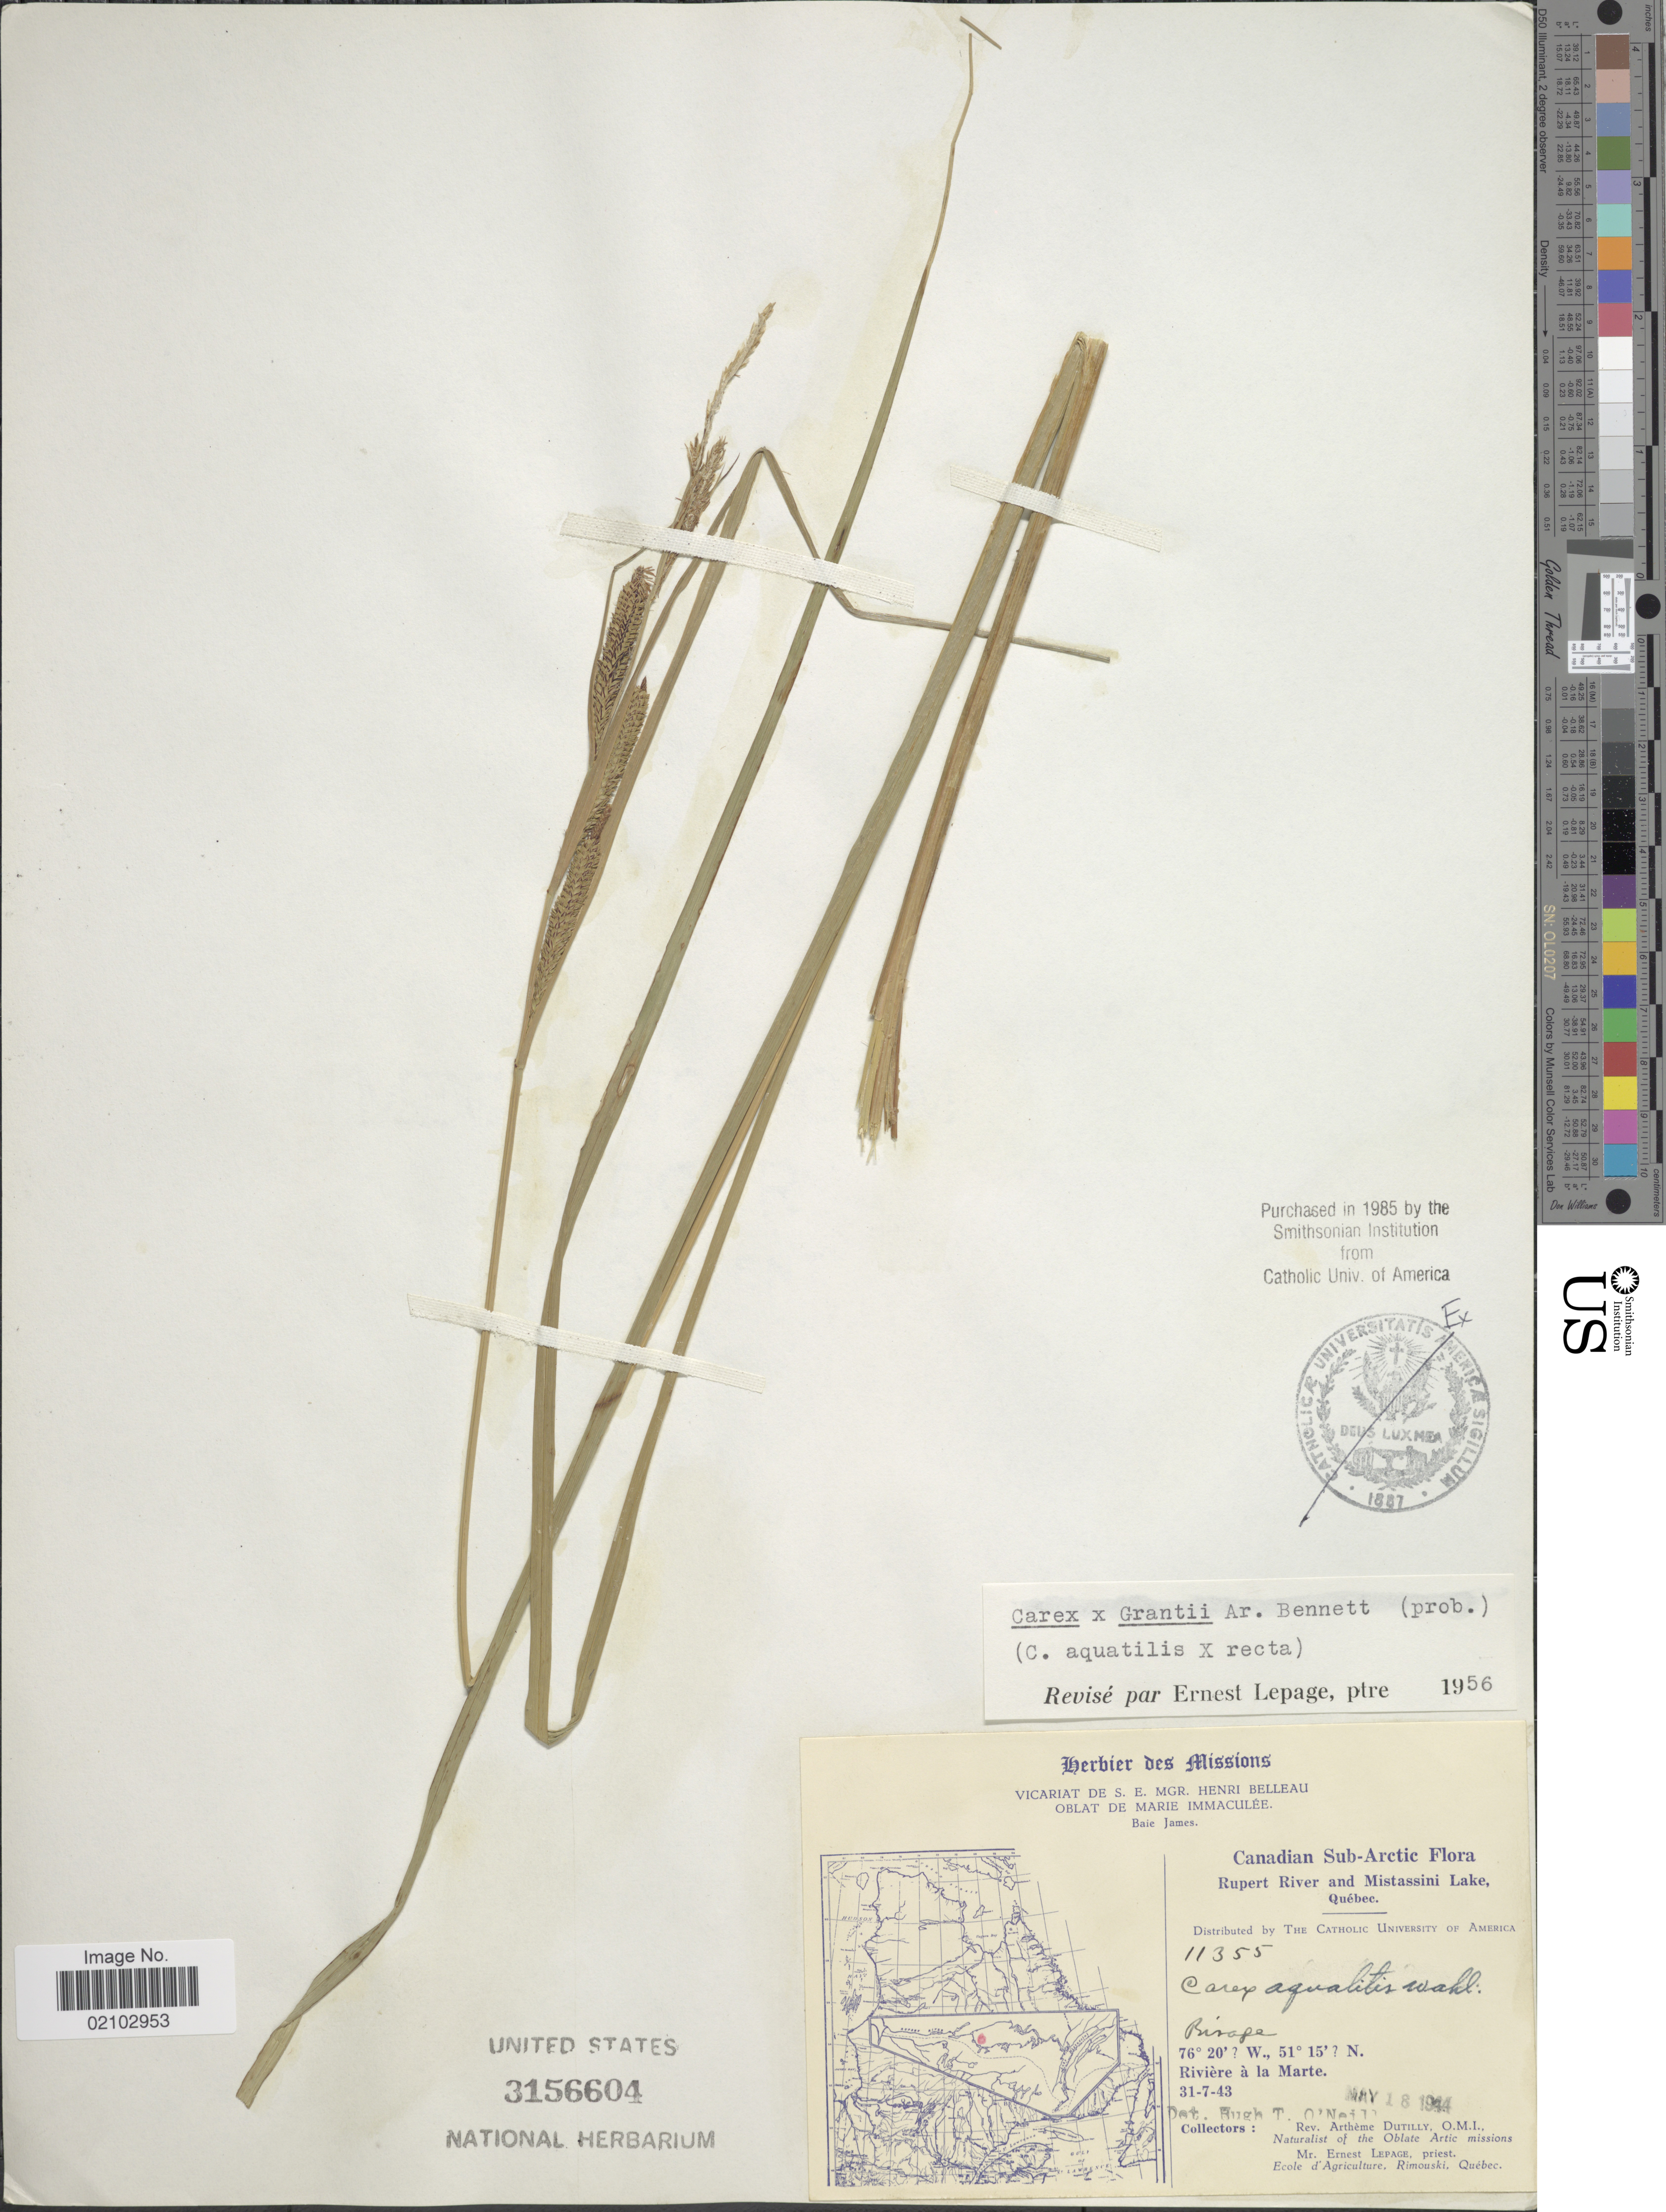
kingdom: Plantae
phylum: Tracheophyta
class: Liliopsida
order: Poales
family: Cyperaceae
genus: Carex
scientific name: Carex aquatilis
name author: Wahlenb.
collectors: A. Dutilly & E. Lepage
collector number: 11355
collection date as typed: Transcribed d/m/y: 31/7/43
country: Canada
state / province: Quebec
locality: Canadian Sub-Arctic, Rupert River and Mistassini Lake, Rivage, Riviere a la Marte.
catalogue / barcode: US 3156604